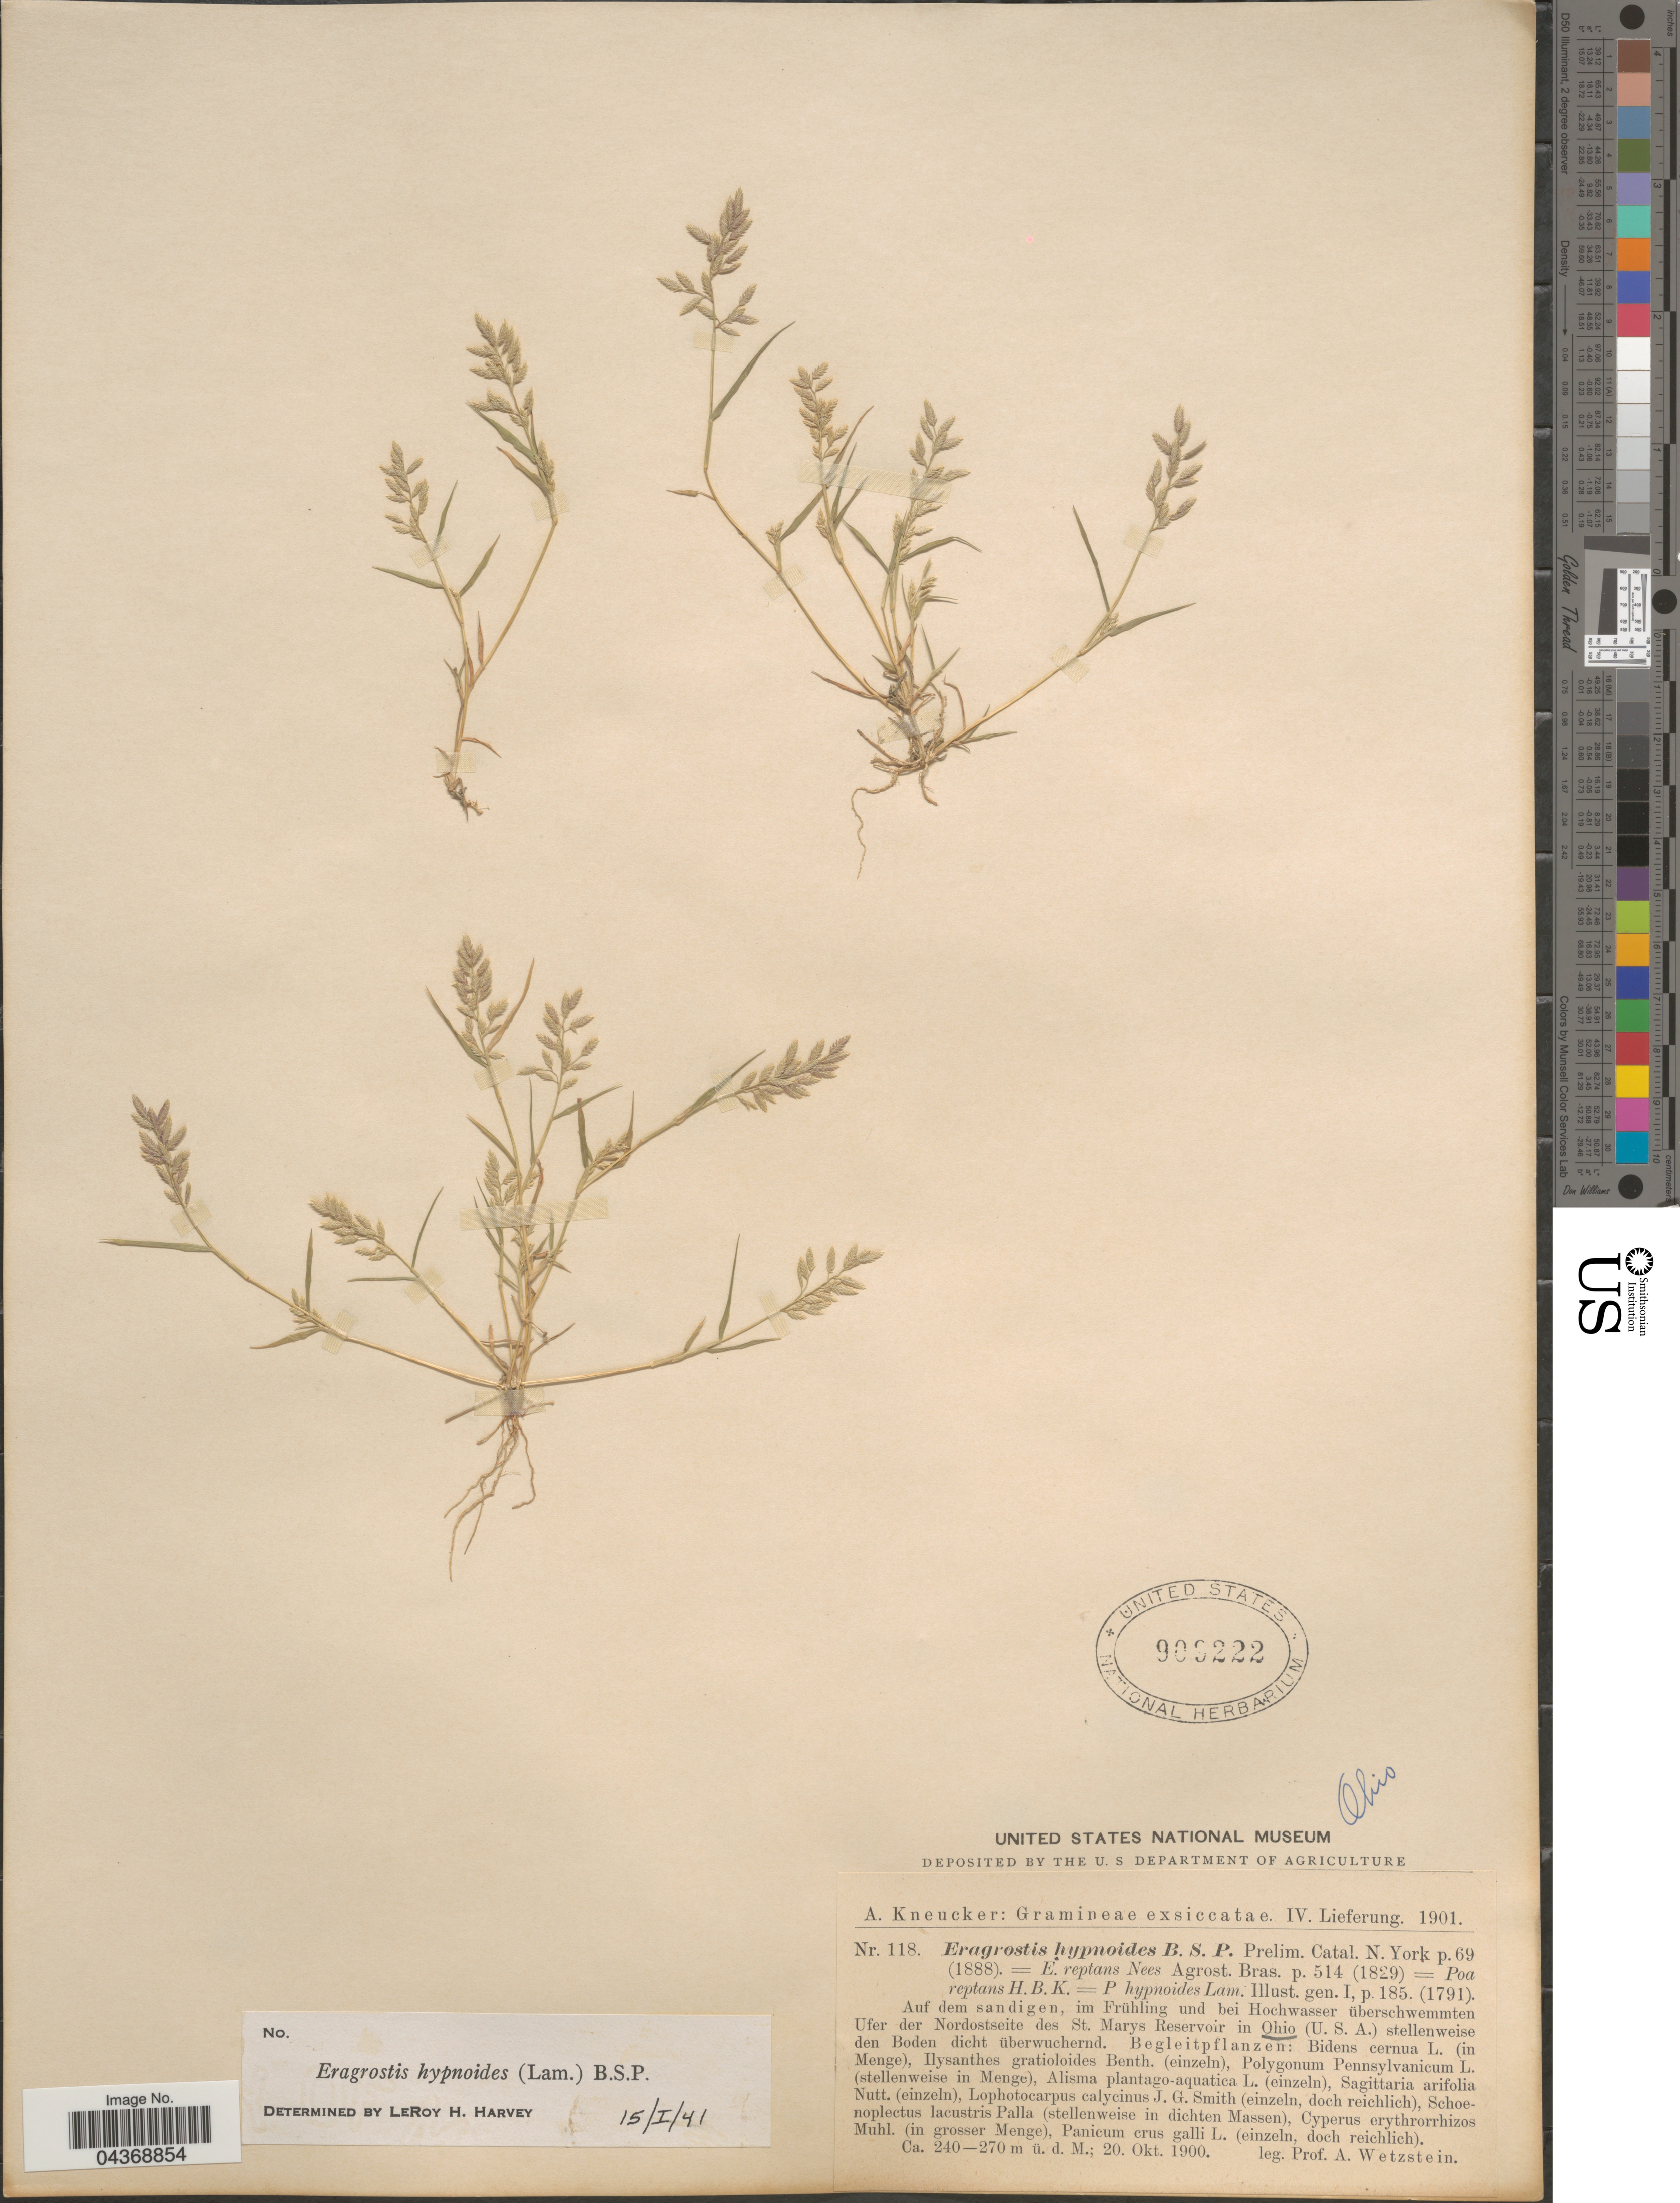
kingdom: Plantae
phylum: Tracheophyta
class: Liliopsida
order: Poales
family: Poaceae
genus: Eragrostis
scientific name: Eragrostis hypnoides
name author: (Lam.) Britton, Stearns & Poggenb.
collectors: A. Wetzstein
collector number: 118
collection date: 1900-10-20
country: United States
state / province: Ohio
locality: Auf dem sandigen, im Frühling und bei Hochwasser überschwemmten Ufer der Nordostseite des St. Marys Reservoir.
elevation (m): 240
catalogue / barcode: US 909222